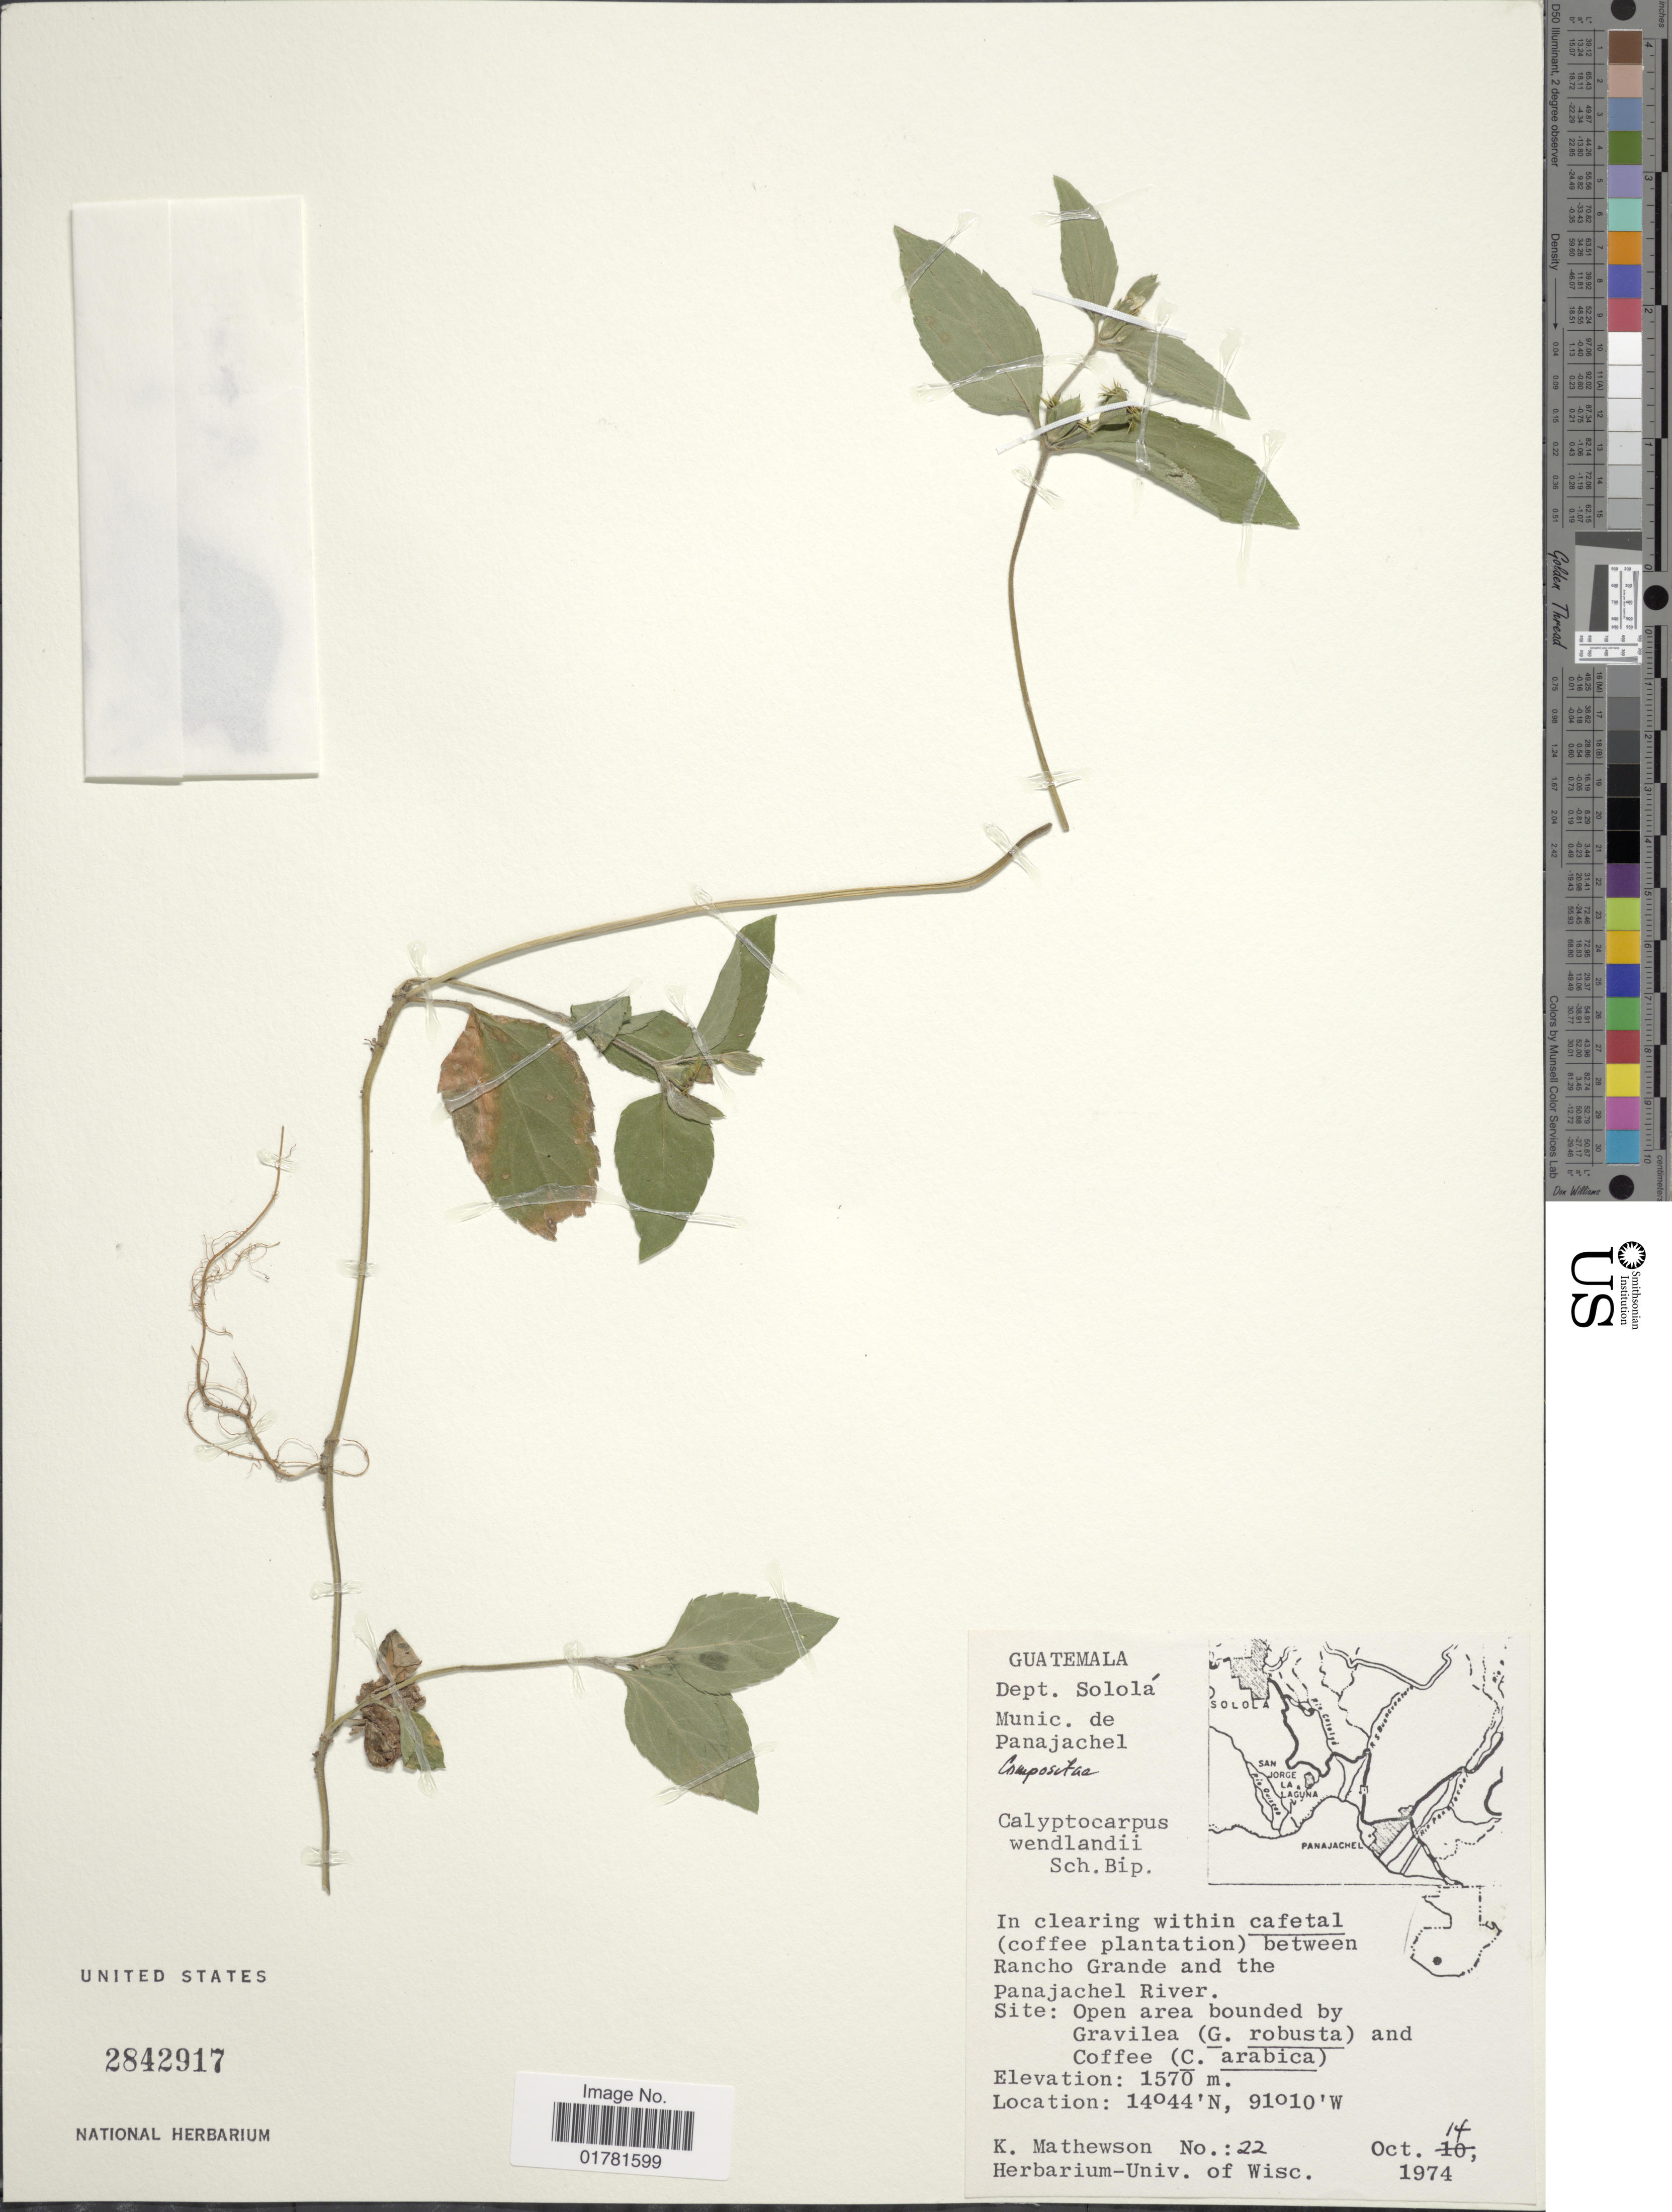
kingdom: Plantae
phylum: Tracheophyta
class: Magnoliopsida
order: Asterales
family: Asteraceae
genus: Calyptocarpus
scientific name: Calyptocarpus wendlandii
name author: Sch. Bip.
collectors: K. Mathewson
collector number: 22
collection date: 1974-10-14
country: Guatemala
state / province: Sololá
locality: Dept. Sololá, Munic de Panajachel, In clearing within cafetal (coffe plantation) between Rancho Grande and the Panajachel River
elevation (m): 1570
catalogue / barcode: US 2842917